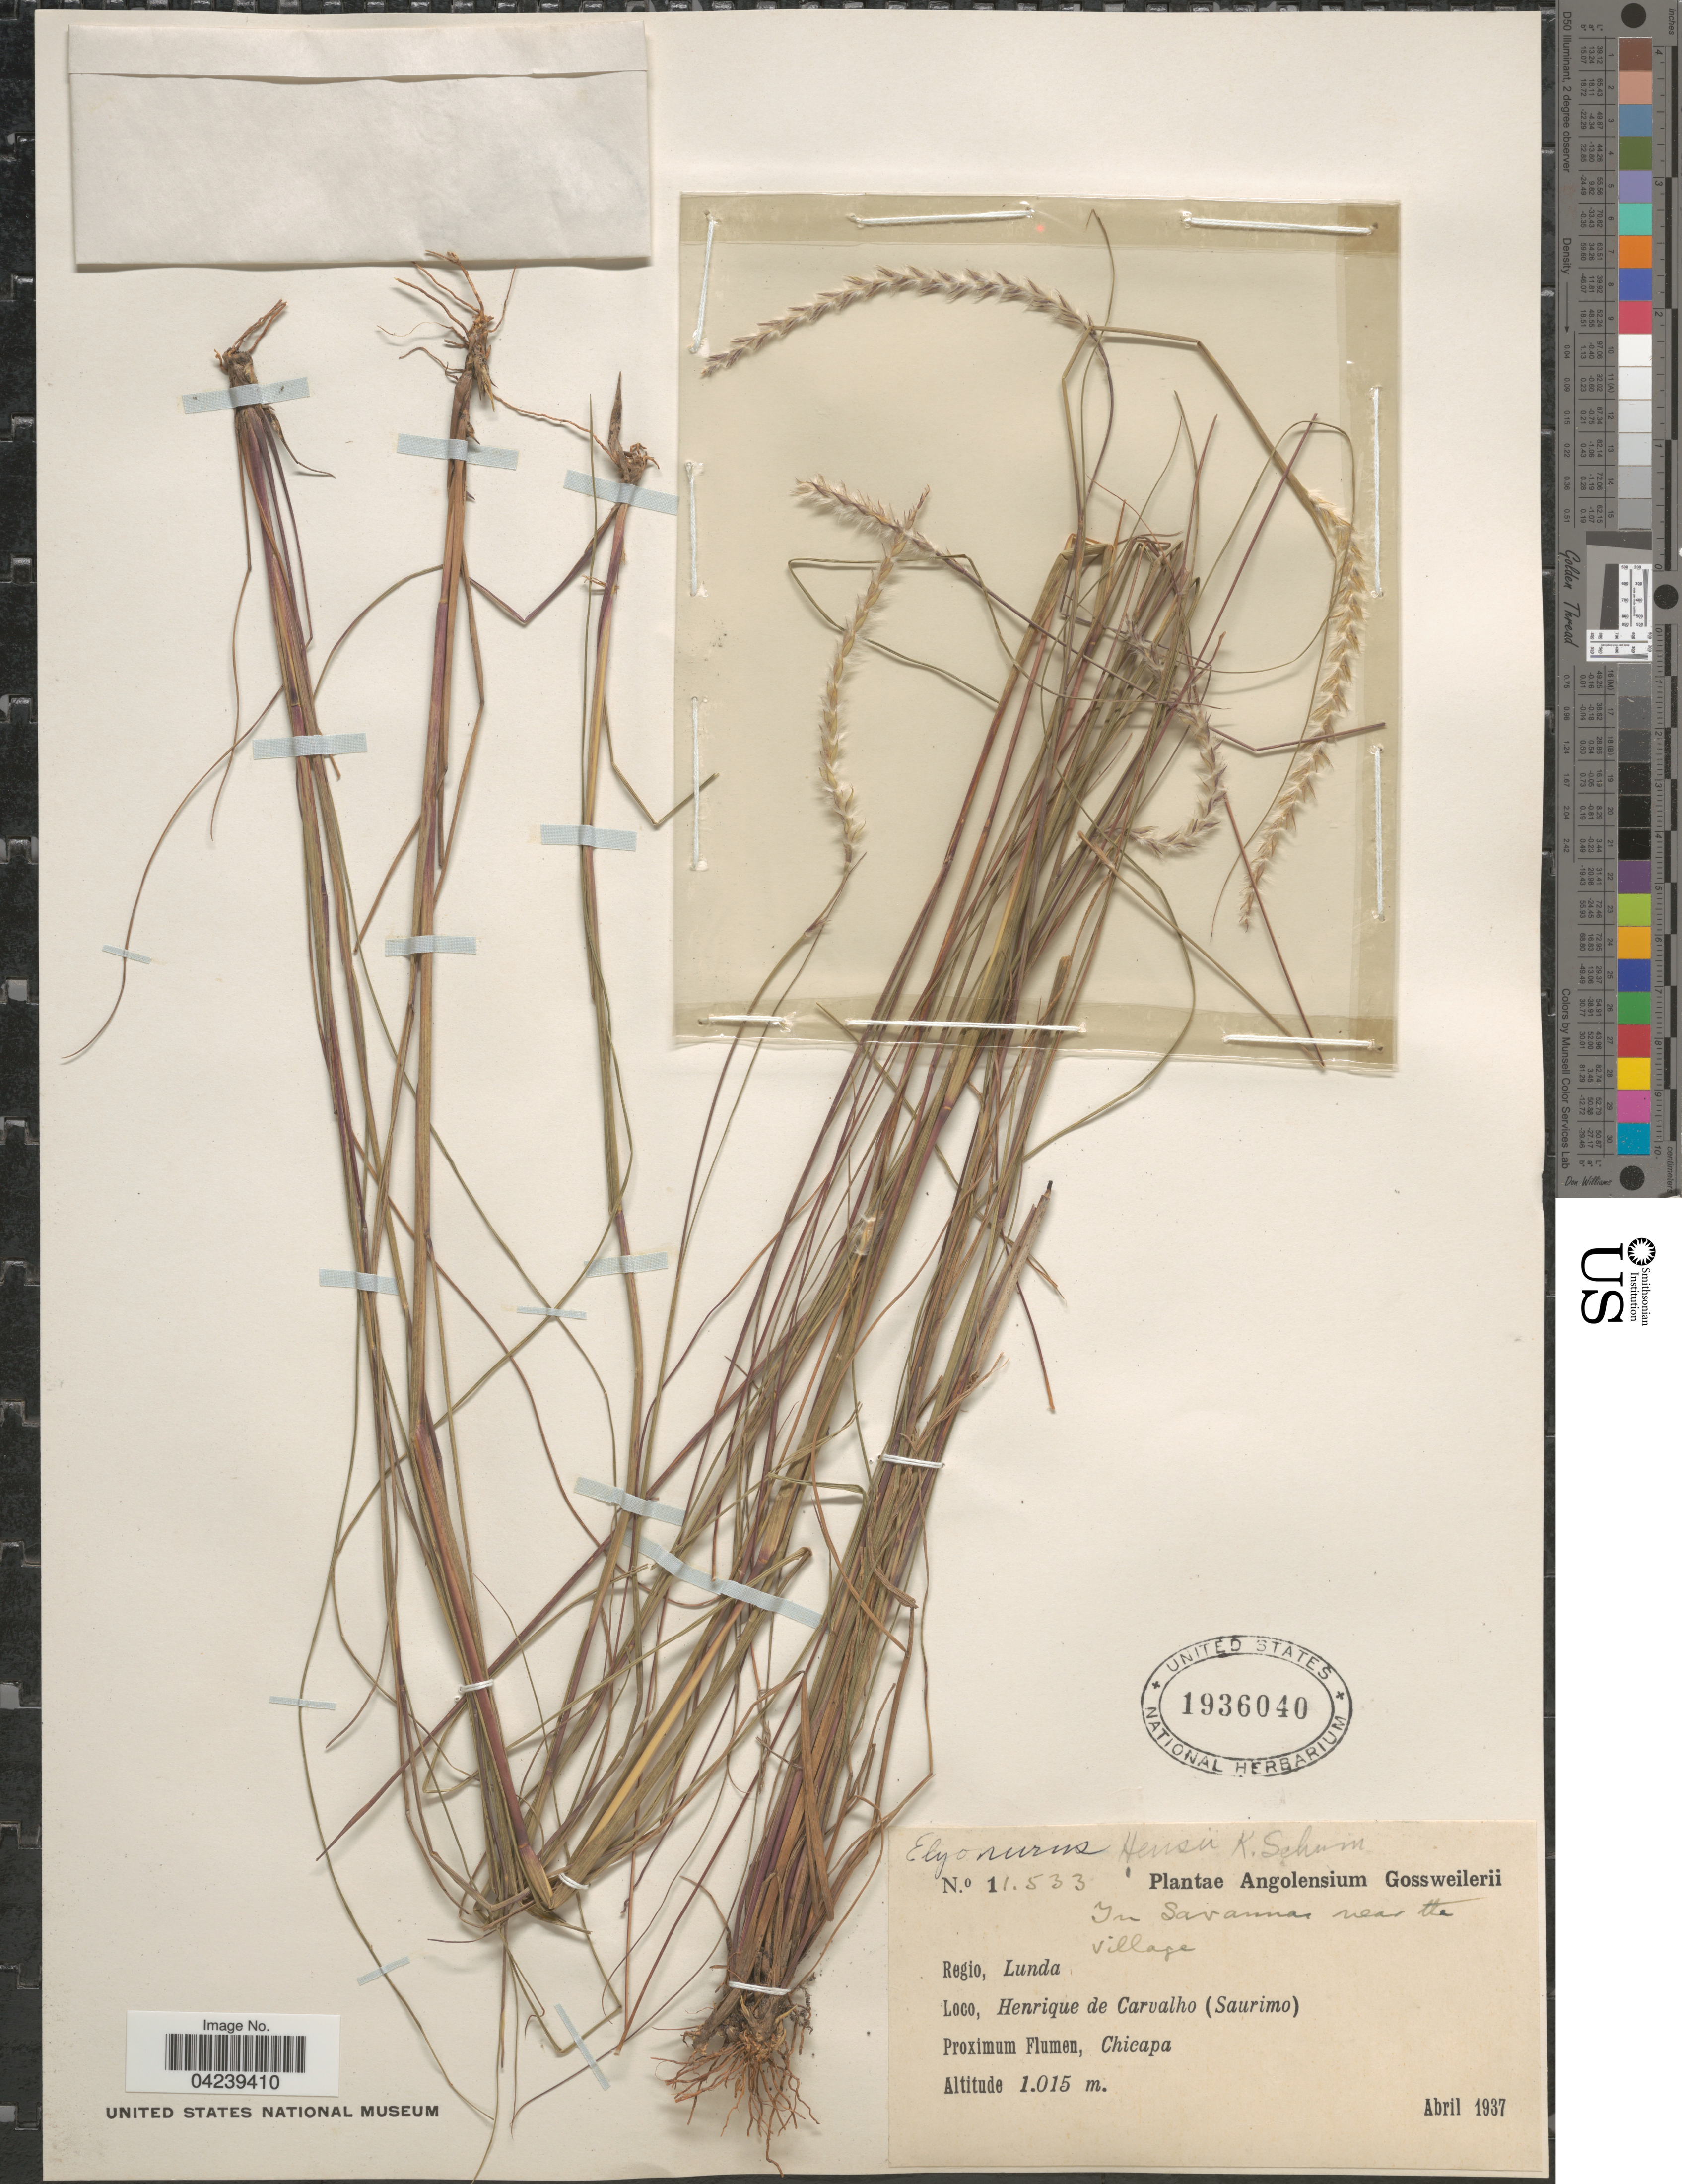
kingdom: Plantae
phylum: Tracheophyta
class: Liliopsida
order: Poales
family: Poaceae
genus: Elionurus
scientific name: Elionurus hensii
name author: K. Schum.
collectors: -. Gossweiler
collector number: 11533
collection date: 1937-04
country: Angola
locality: Angolensium. Regio, Lunda. Henrique de Carvalho (Saurimo). Proximum Flumen, Chicapa.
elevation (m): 1015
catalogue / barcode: US 1936040